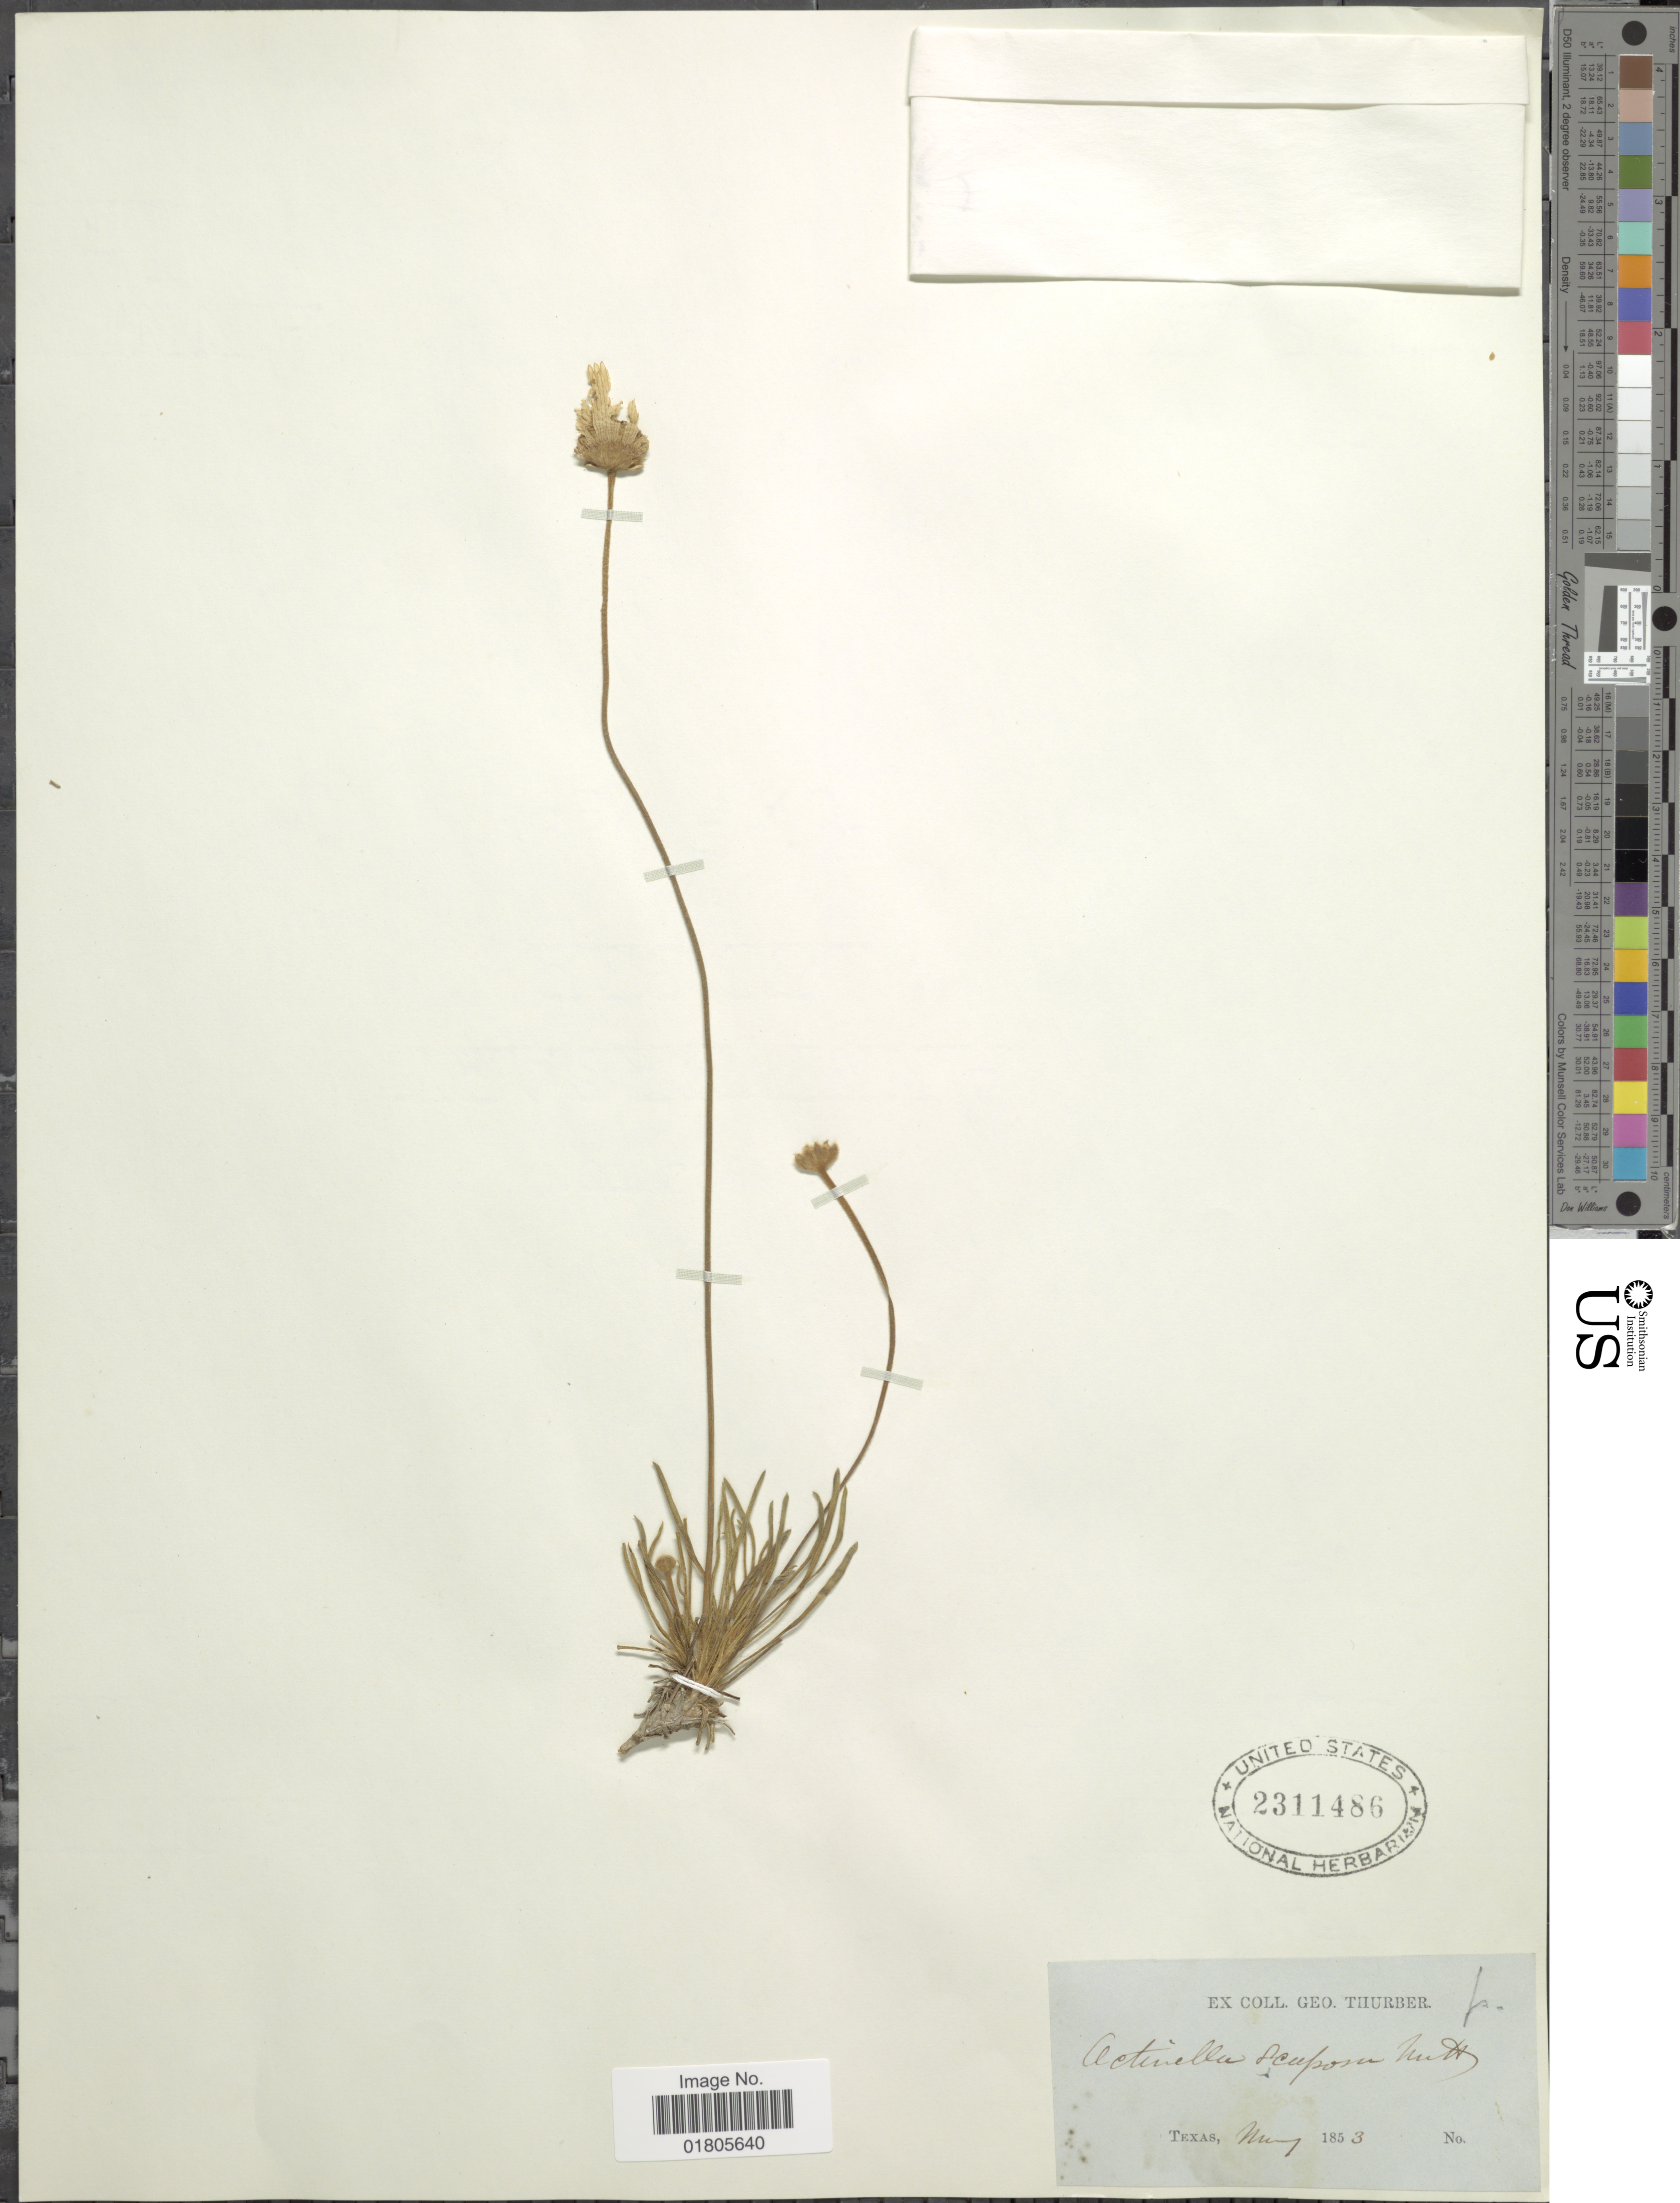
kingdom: Plantae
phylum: Tracheophyta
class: Magnoliopsida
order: Asterales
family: Asteraceae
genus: Actinea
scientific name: Actinea scaposa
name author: (DC.) Kuntze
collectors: ex coll. Geo. Thurber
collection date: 1853-05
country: United States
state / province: Texas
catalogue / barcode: US 2311486